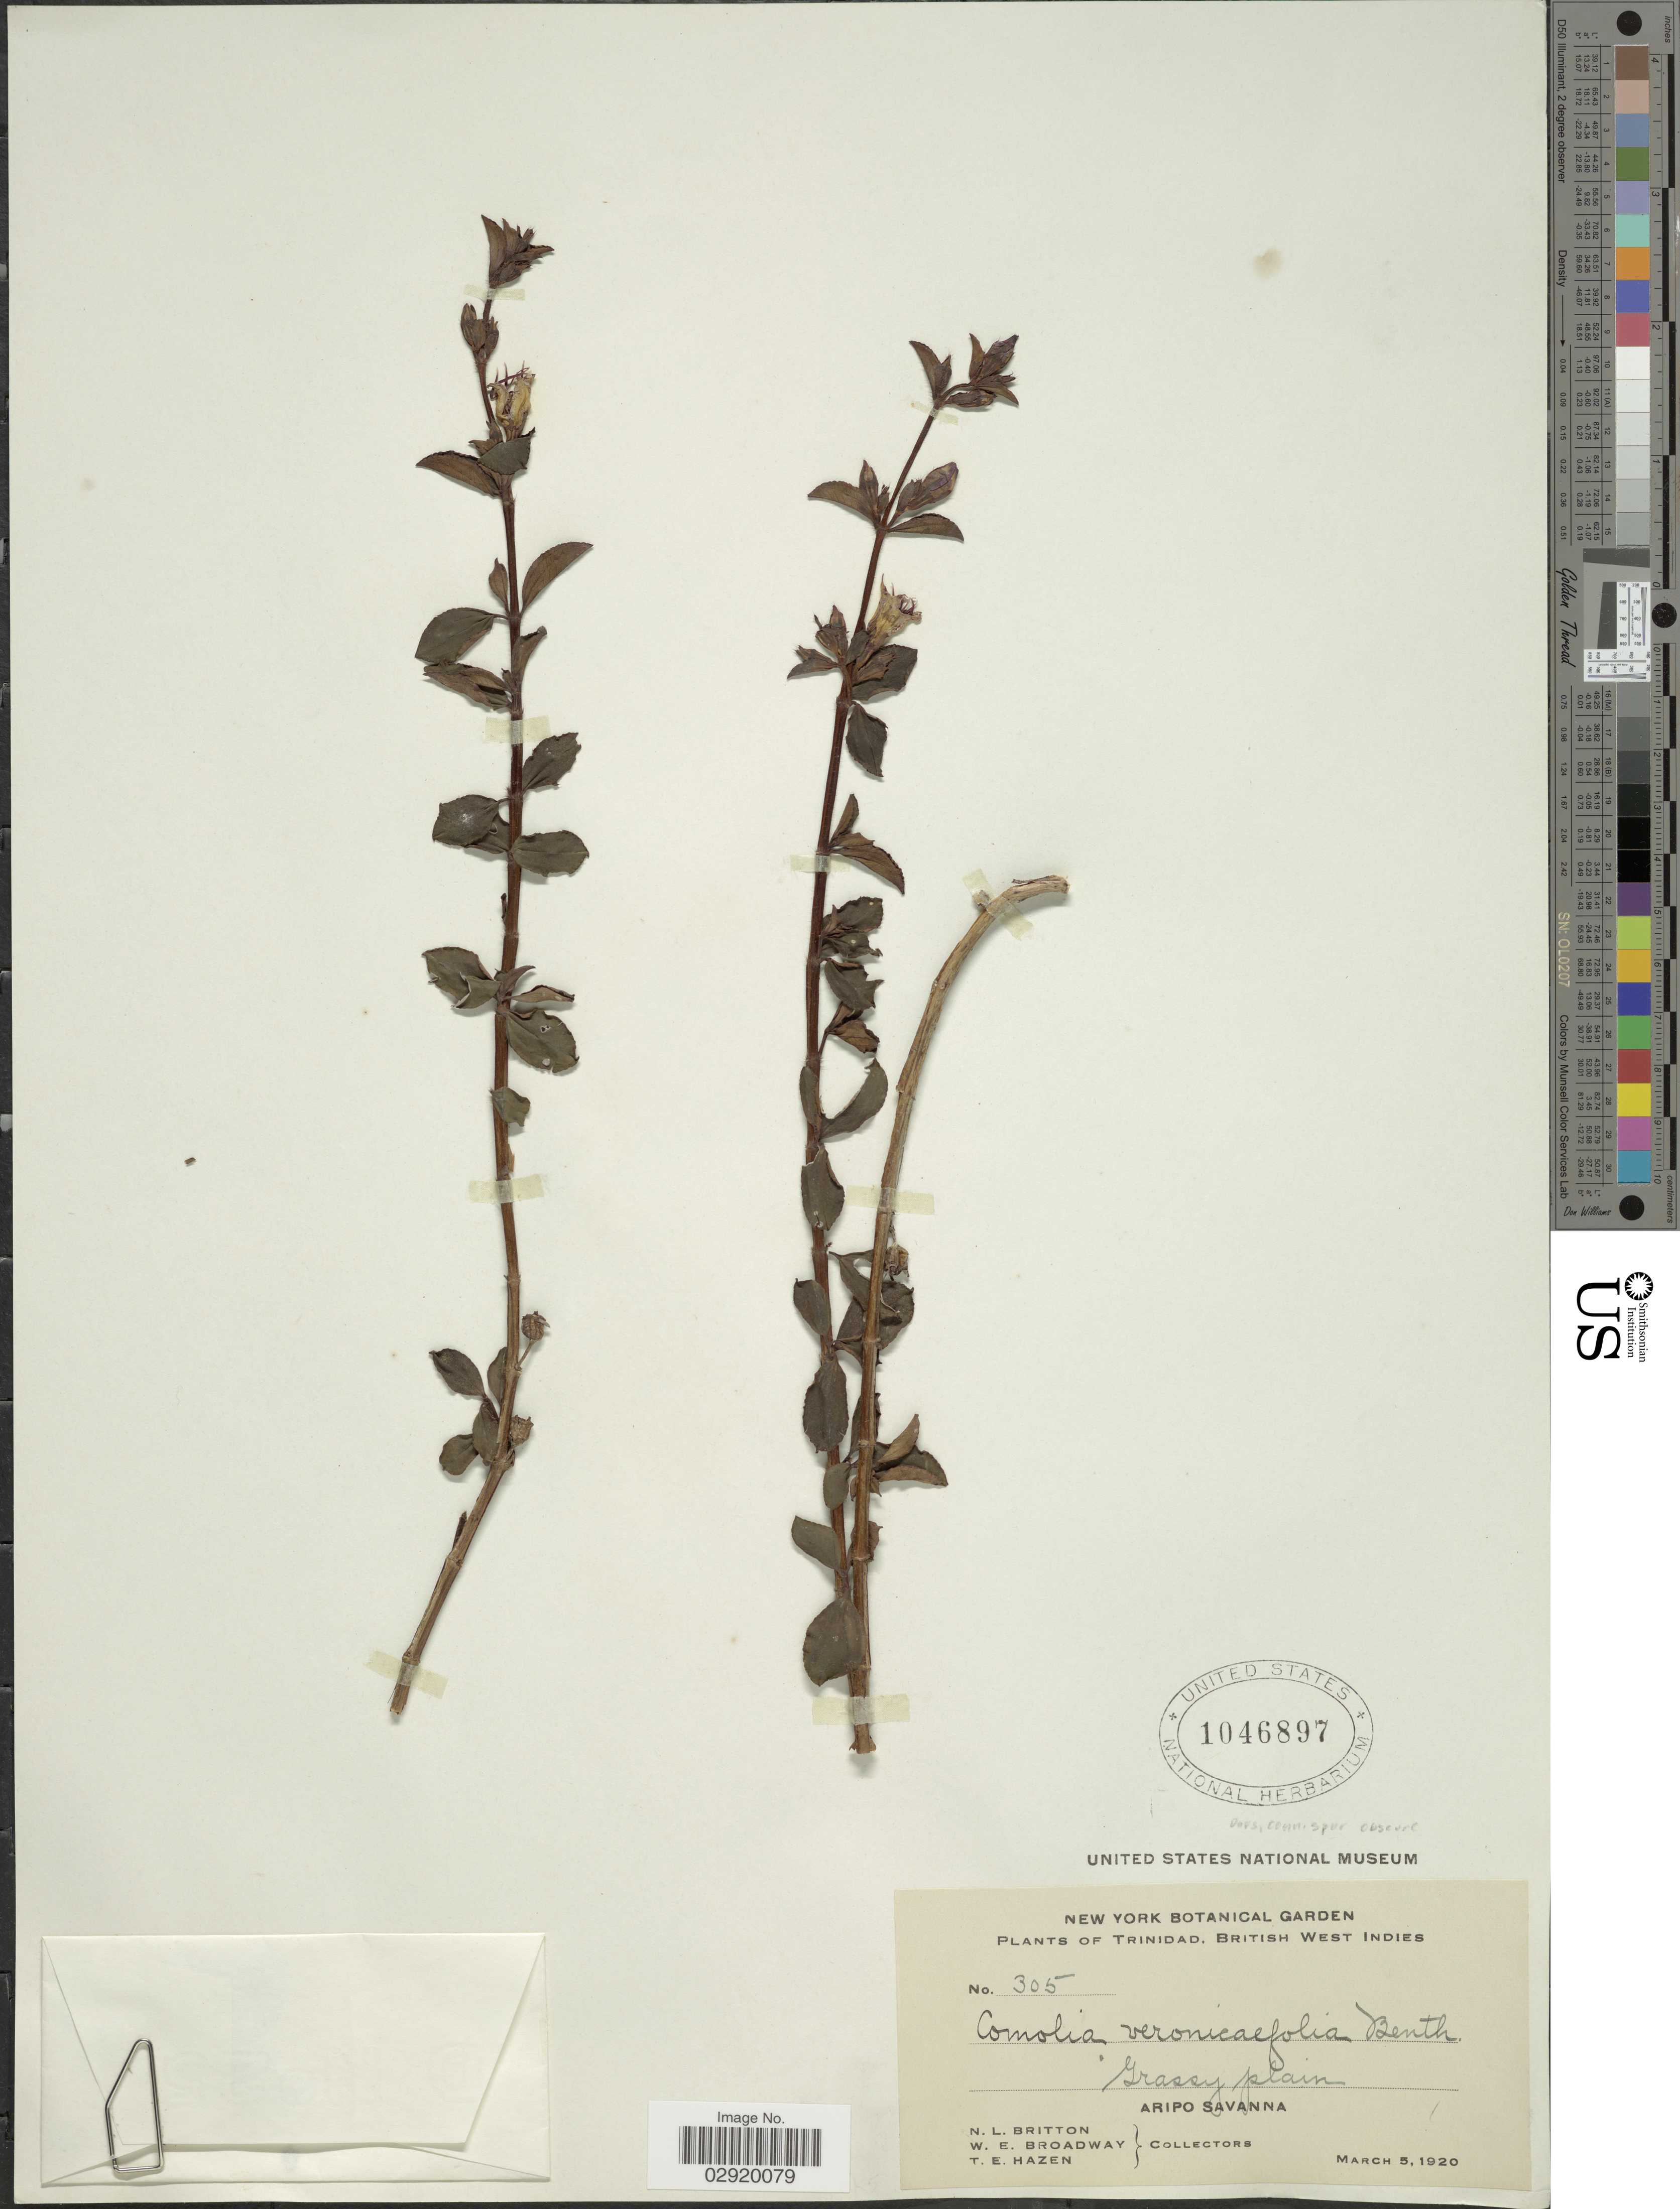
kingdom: Plantae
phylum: Tracheophyta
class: Magnoliopsida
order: Myrtales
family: Melastomataceae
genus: Comolia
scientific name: Comolia veronicifolia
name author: Benth.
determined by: Nunes da Silva, Diego, (RB), Jardim Botanico do Rio de Janeiro - Herbario (BRAZIL)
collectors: N. Britton, W. E. Broadway & T. E. Hazen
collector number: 305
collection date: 1920-03-05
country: Trinidad and Tobago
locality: British West Indies. Aripo Savannah.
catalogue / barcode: US 1046897